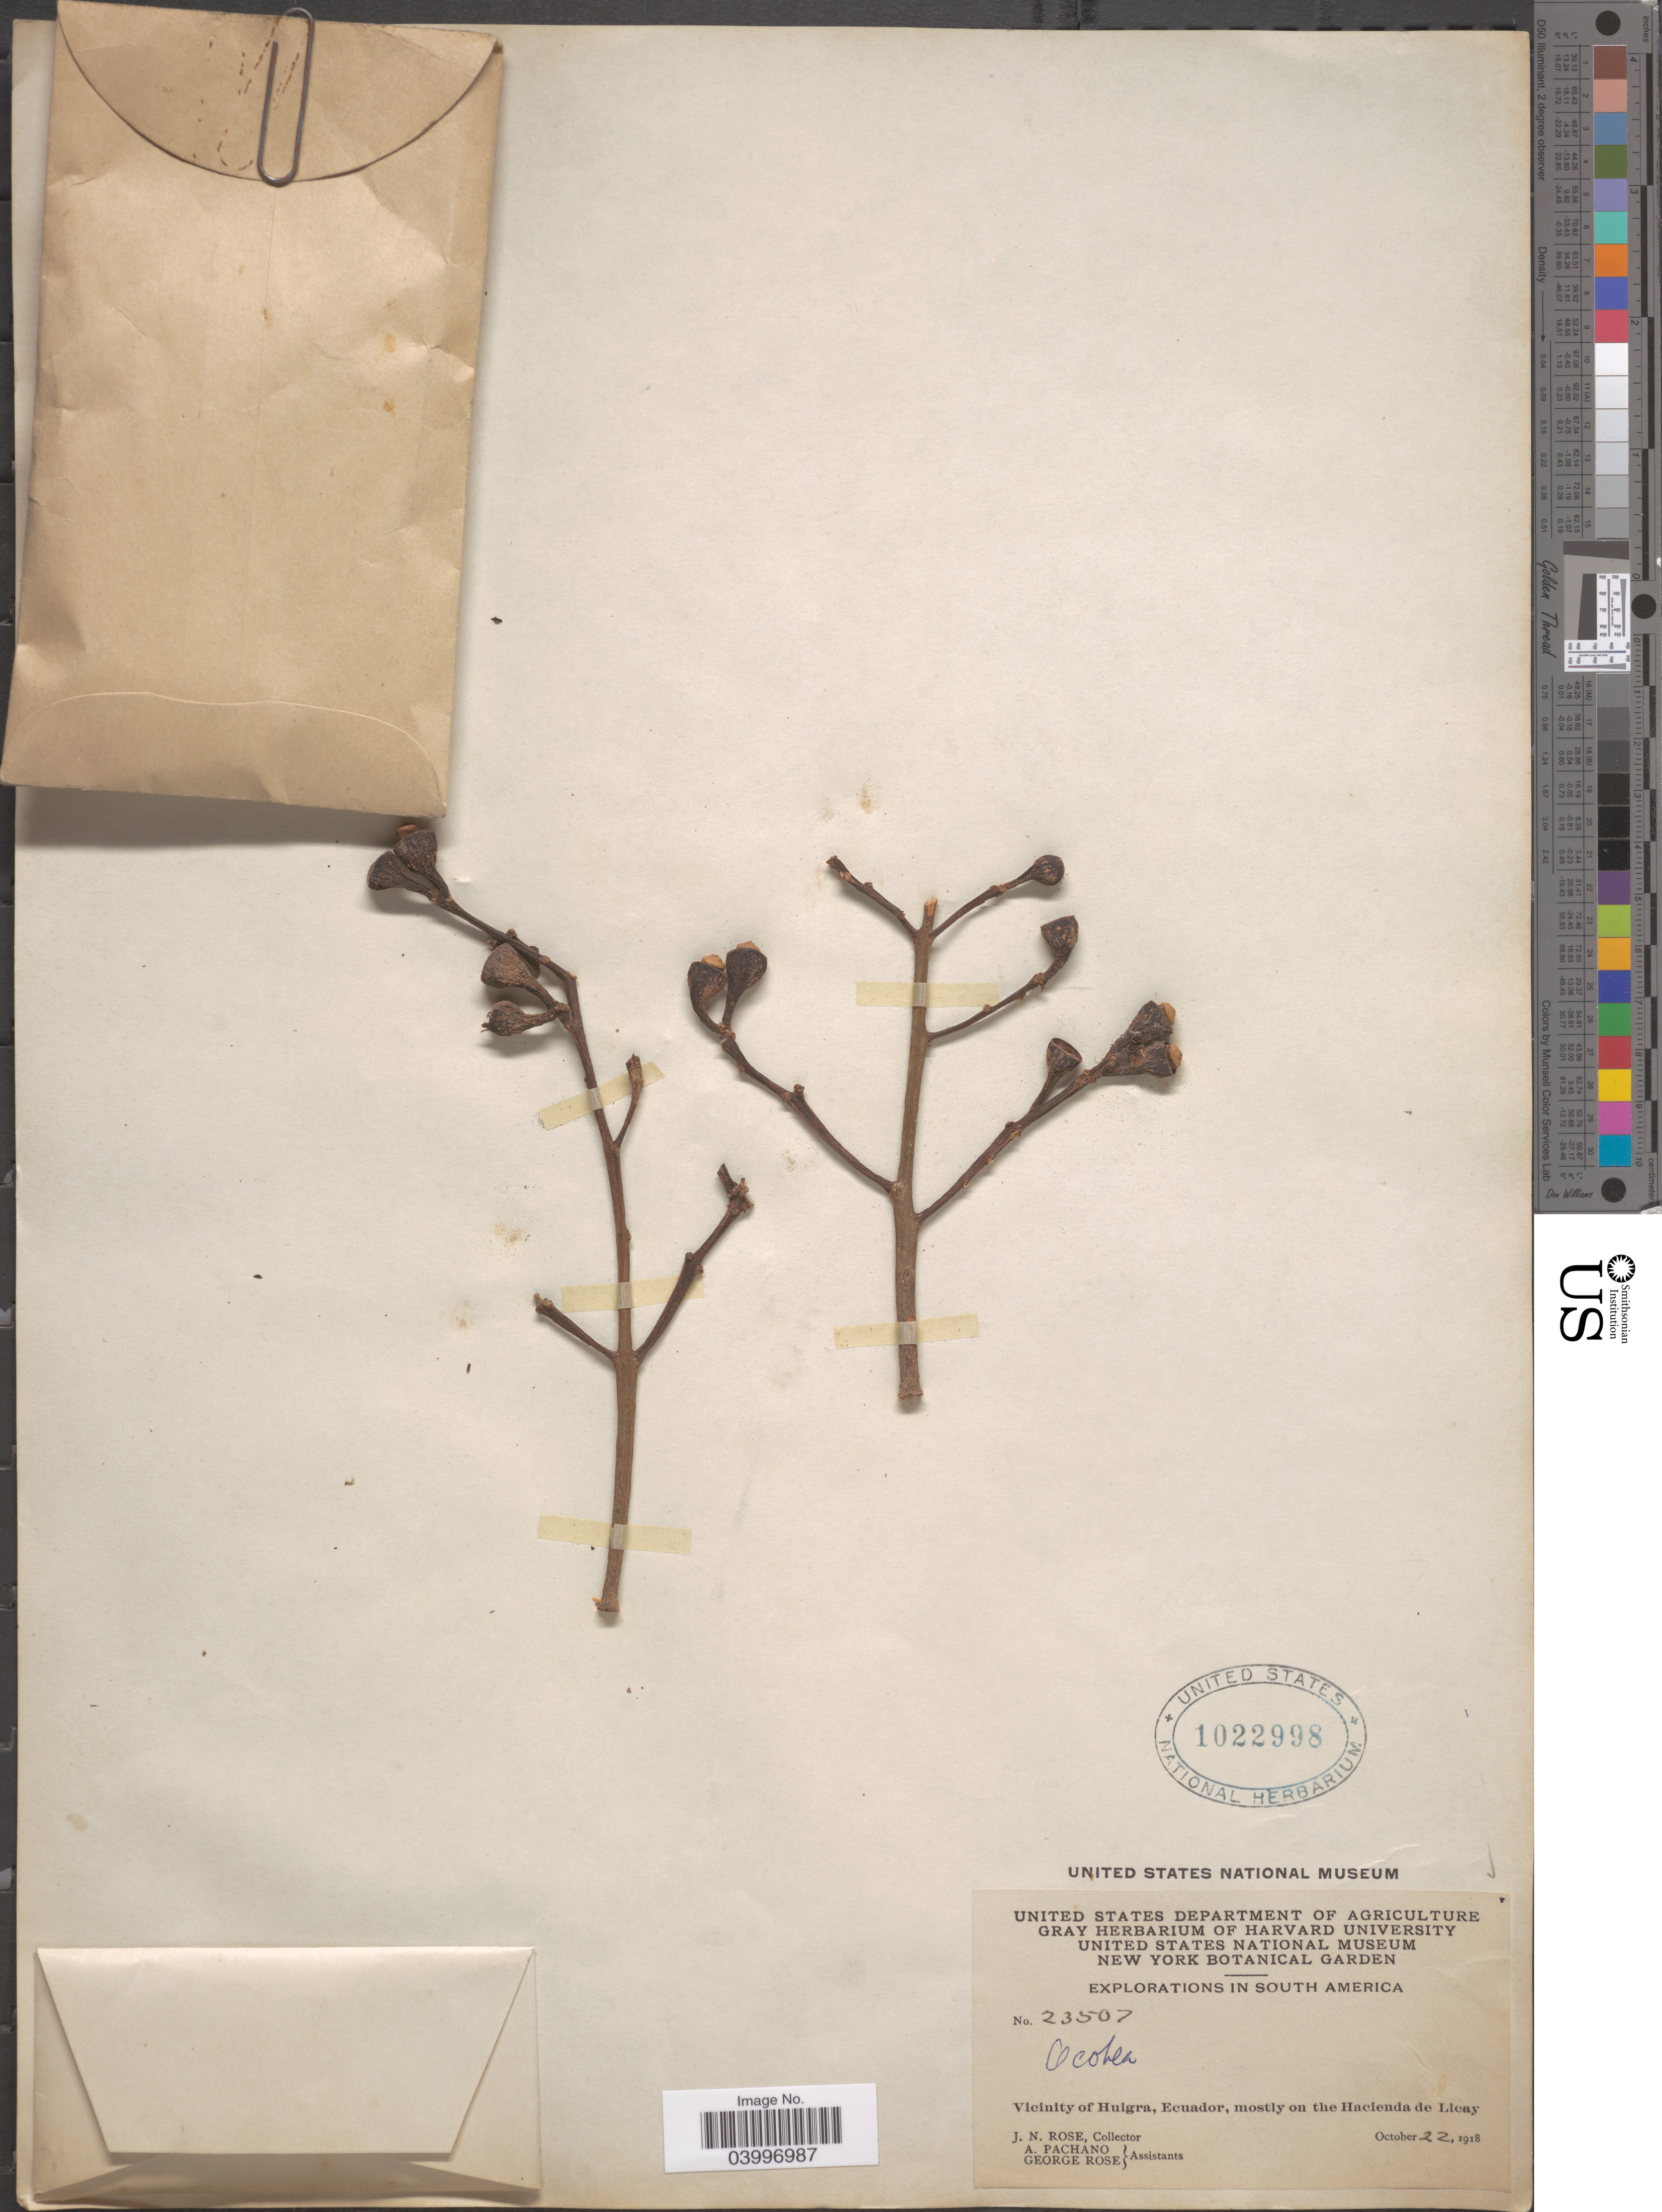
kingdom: Plantae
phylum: Tracheophyta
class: Magnoliopsida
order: Laurales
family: Lauraceae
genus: Ocotea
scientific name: Ocotea sp.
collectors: J. N. Rose, A. Pachano & G. Rose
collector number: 23507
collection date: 1918-10-22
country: Ecuador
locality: Vicinity of Huigra, mostly on the Hacienda de Licay.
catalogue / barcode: US 1022998